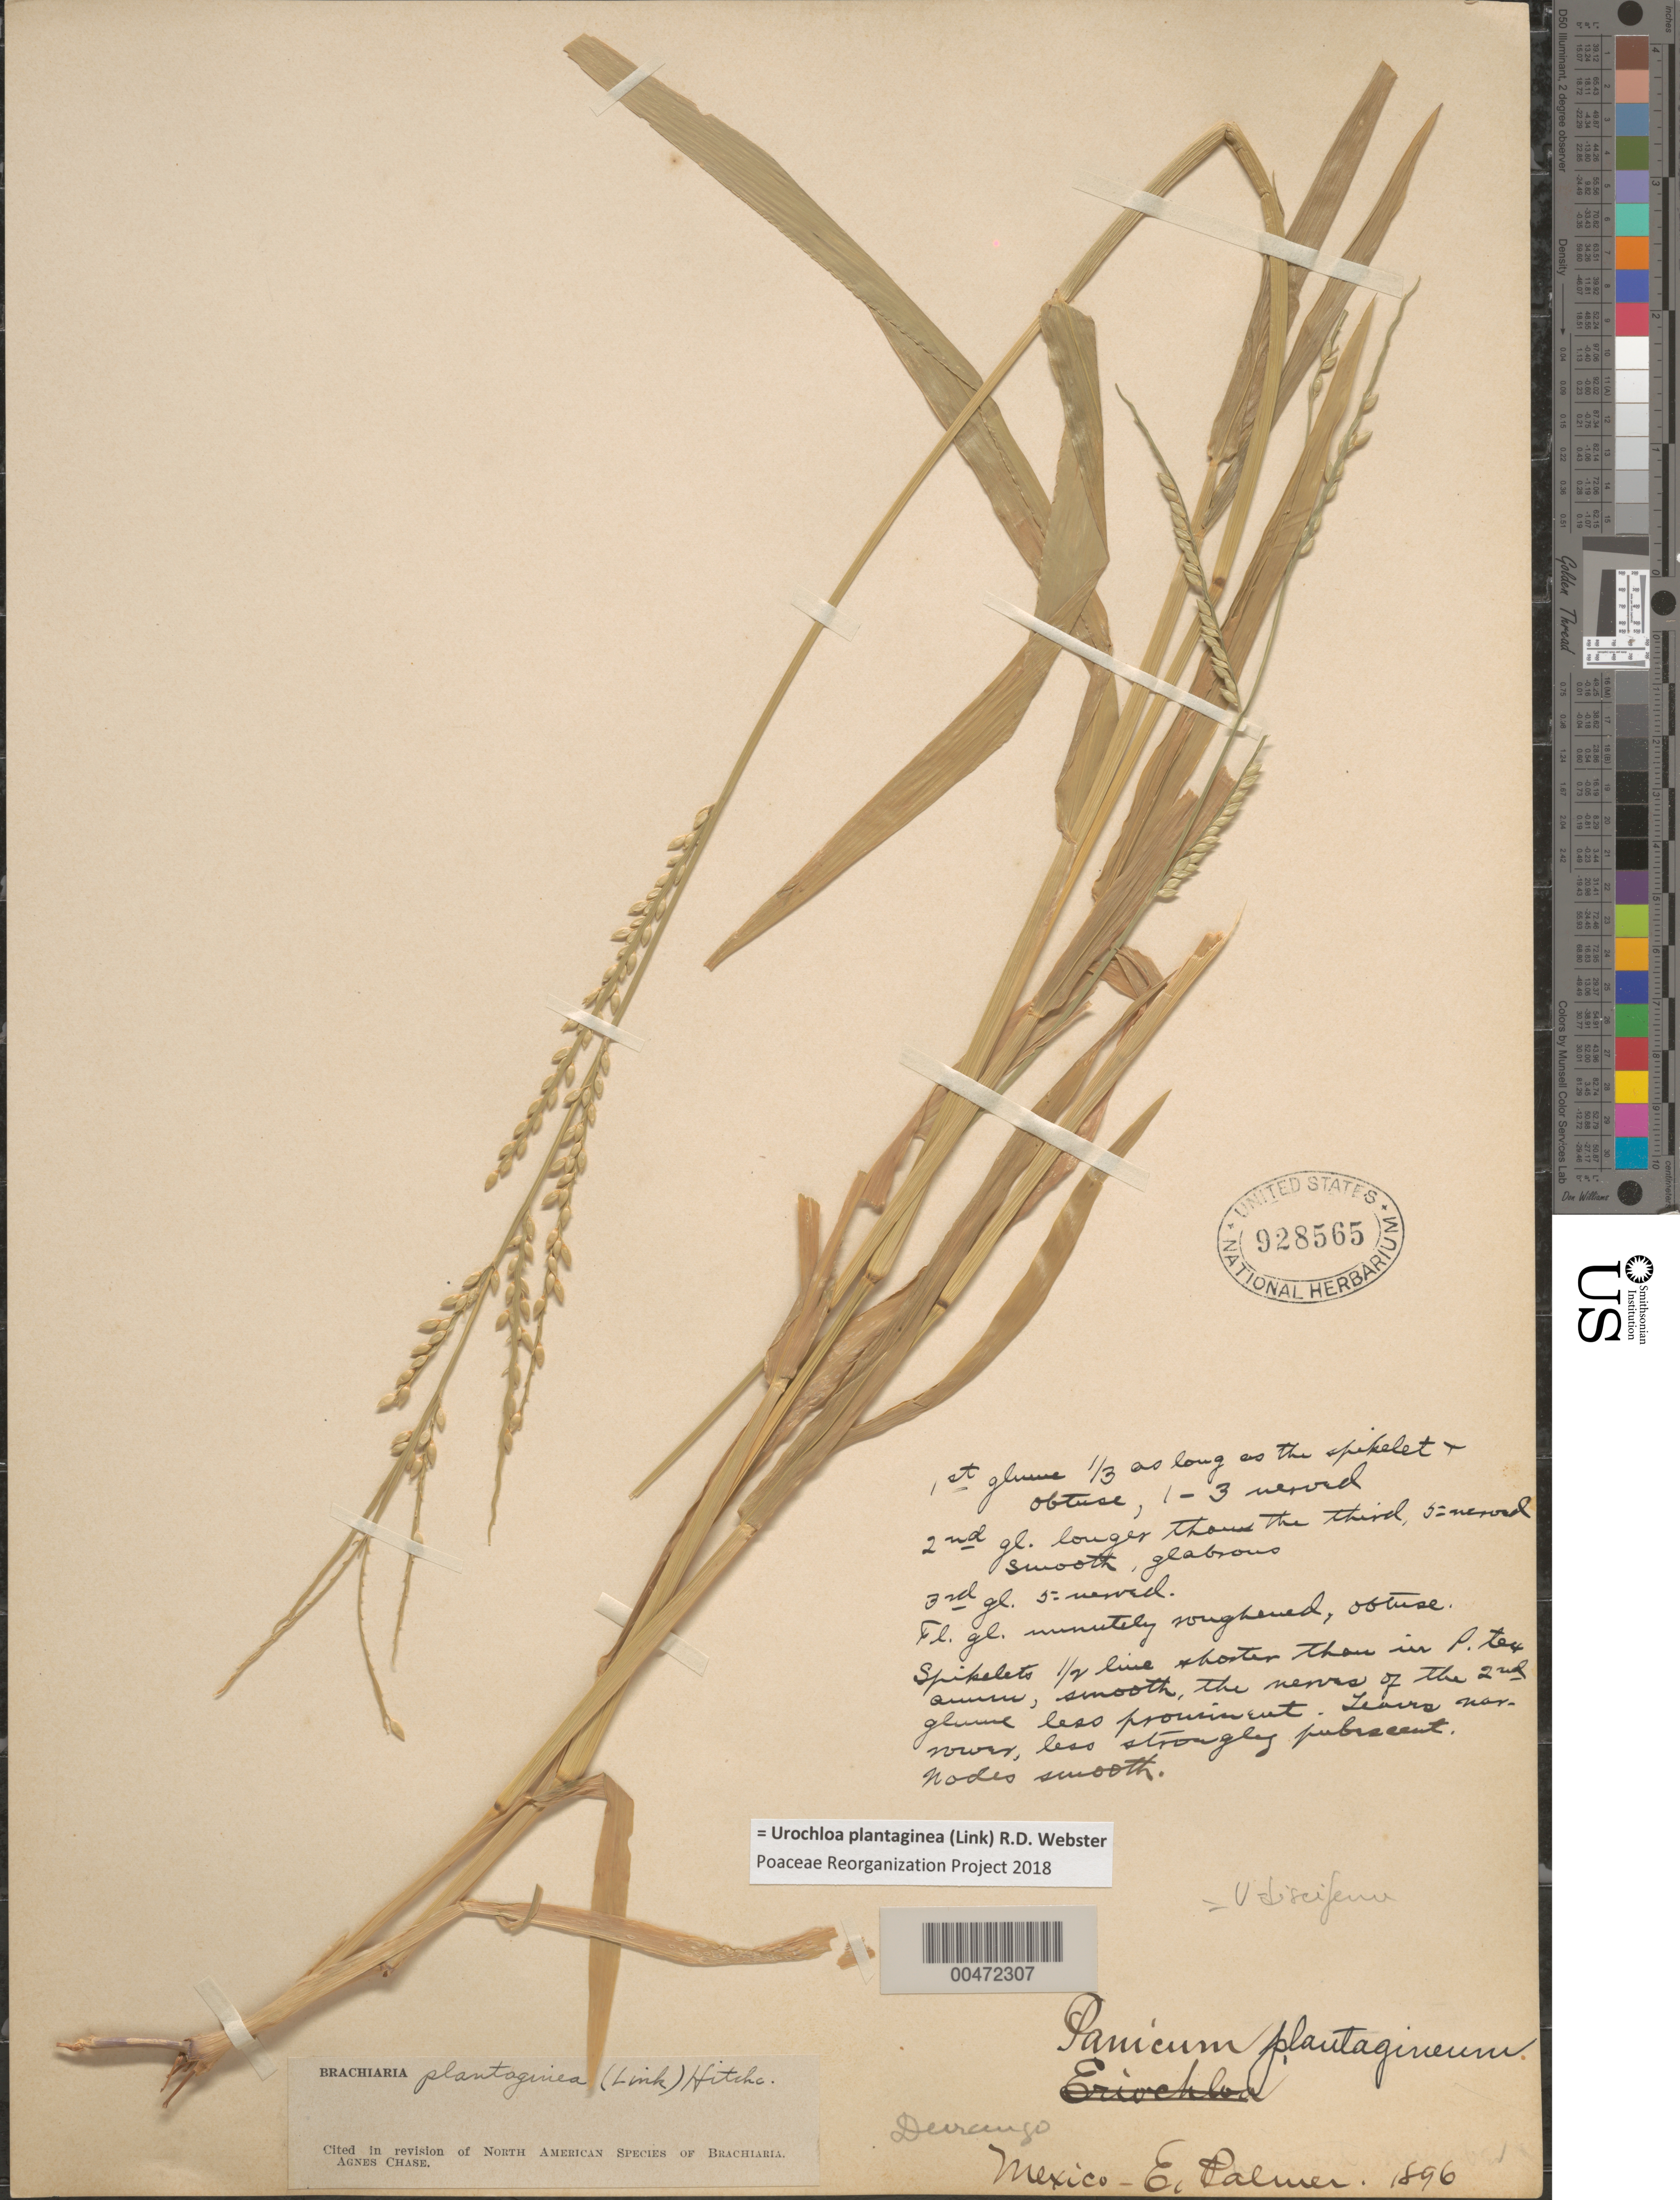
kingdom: Plantae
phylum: Tracheophyta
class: Liliopsida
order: Poales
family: Poaceae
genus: Urochloa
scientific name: Urochloa plantiginea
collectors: E. Palmer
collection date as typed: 1896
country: Mexico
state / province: Durango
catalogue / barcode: US 928565